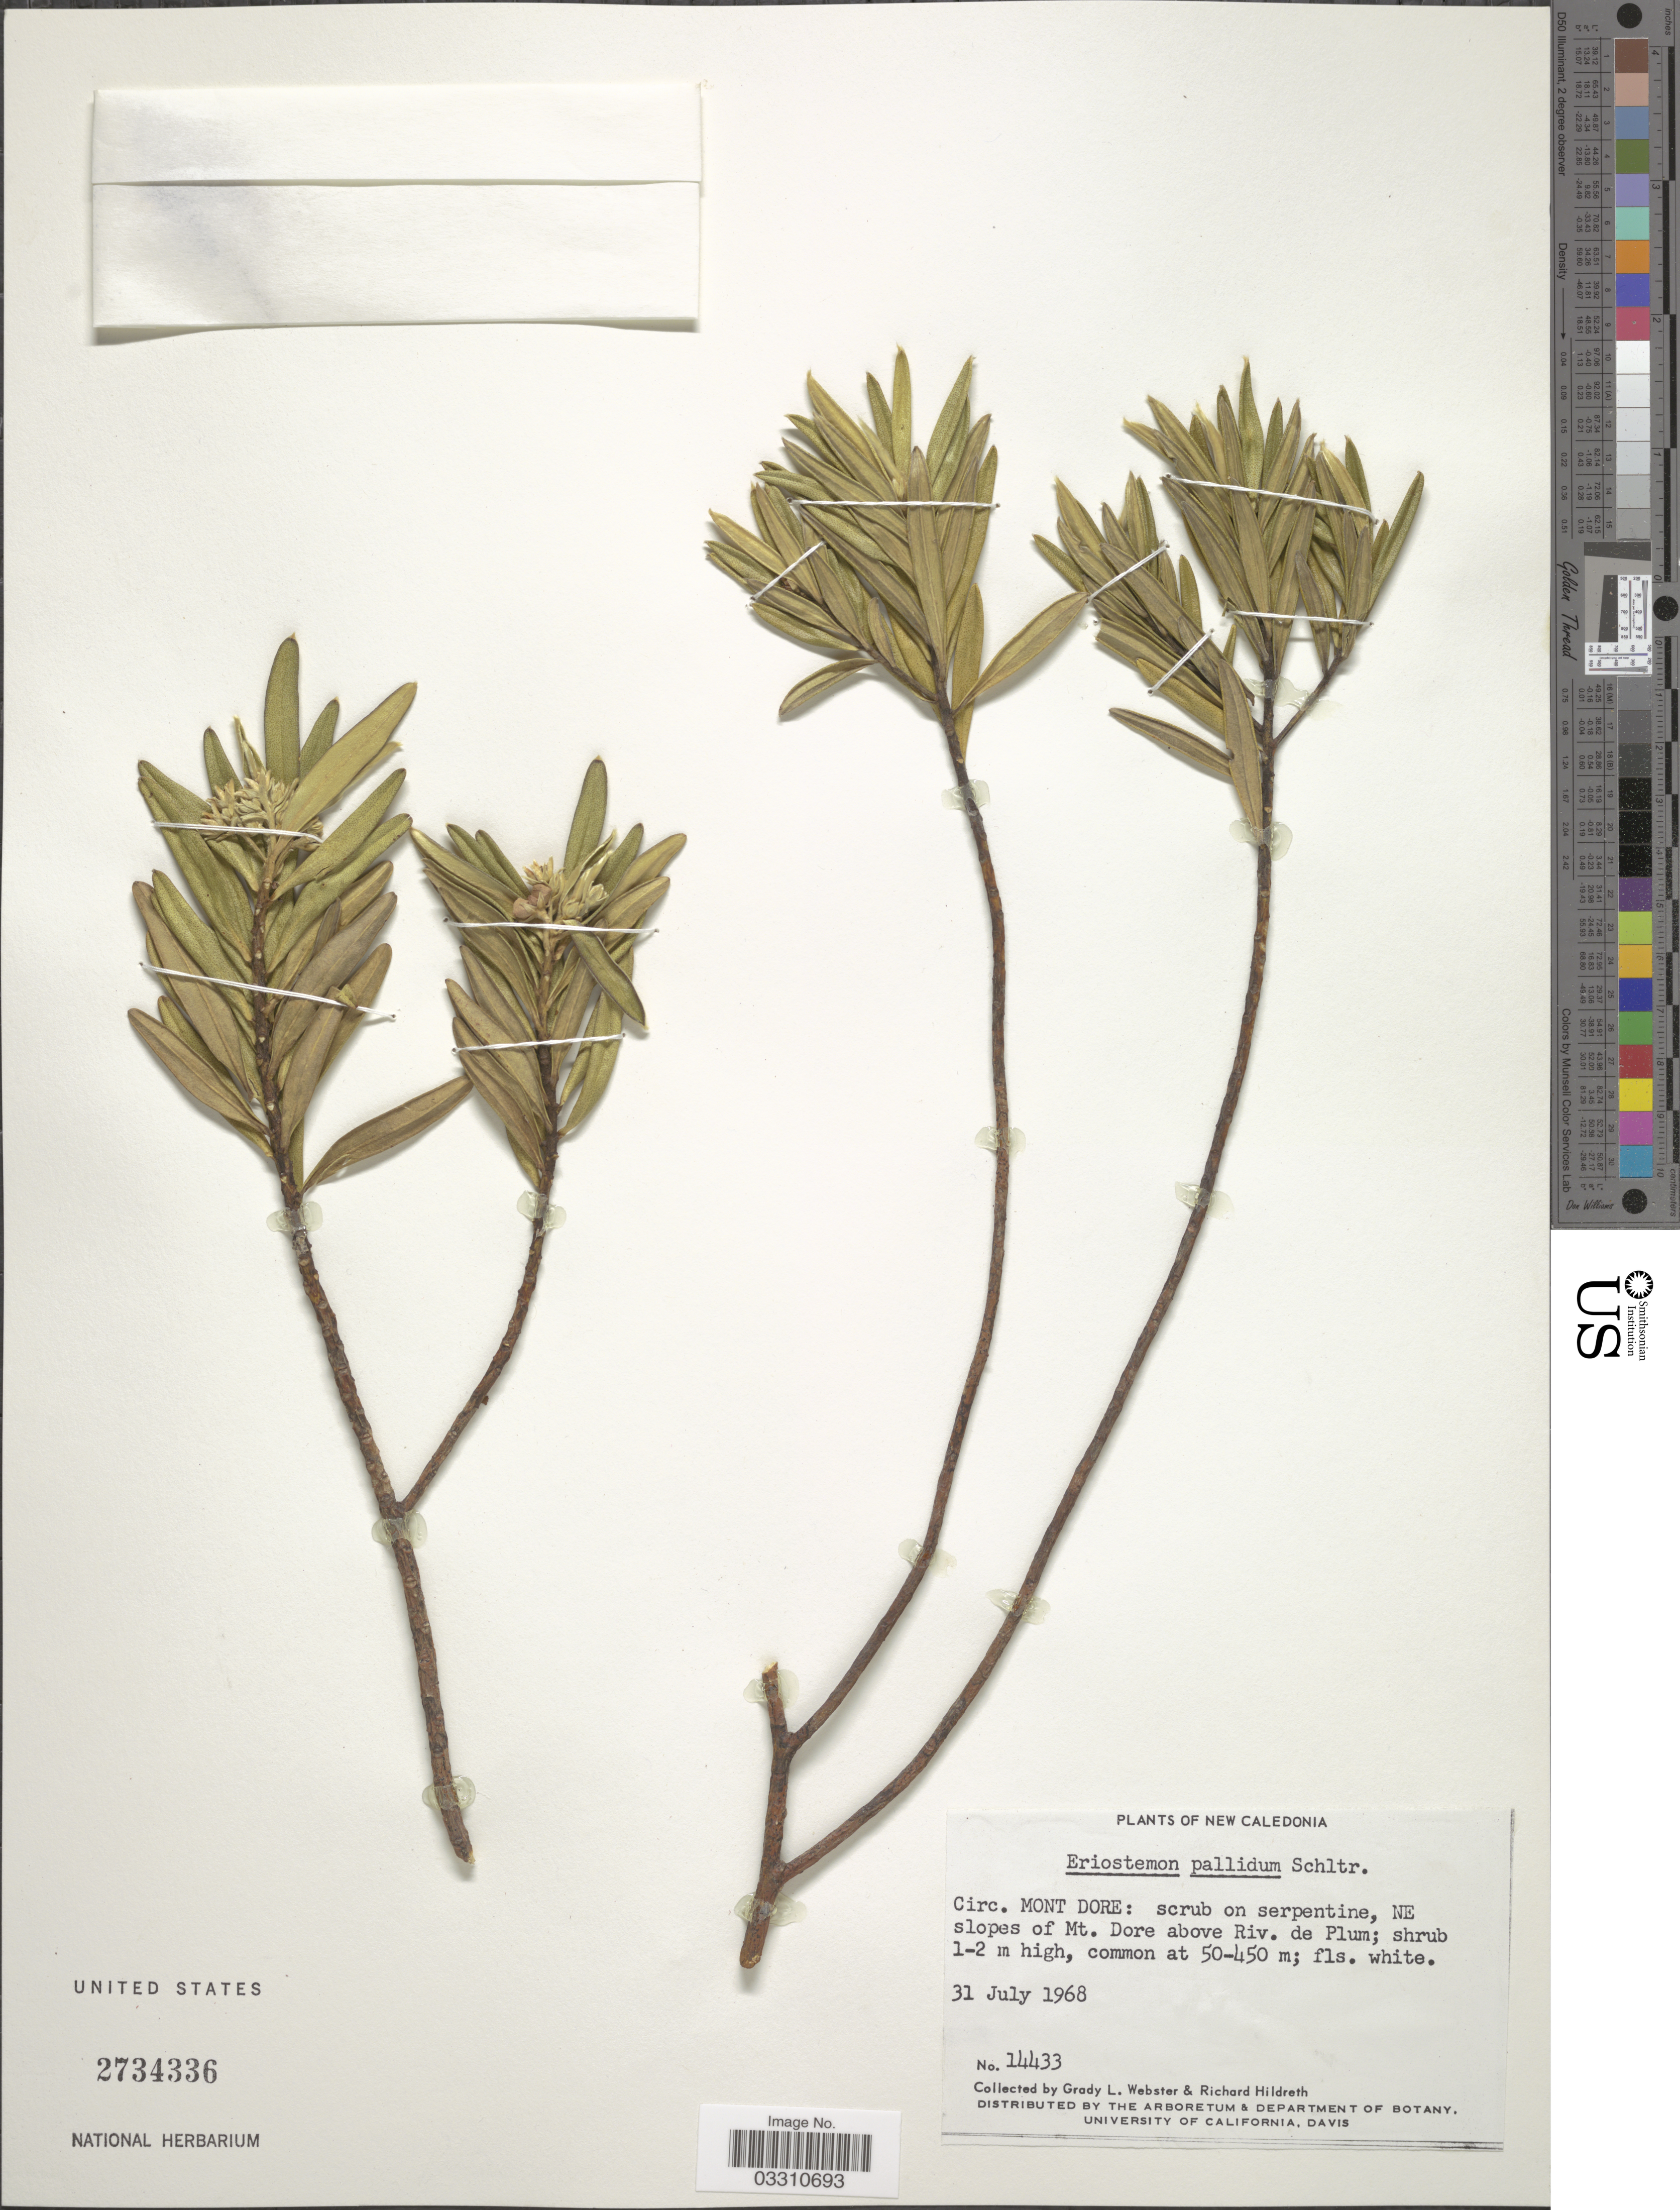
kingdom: Plantae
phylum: Tracheophyta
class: Magnoliopsida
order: Sapindales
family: Rutaceae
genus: Neoschmidia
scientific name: Neoschmidia pallida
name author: T.G. Hartley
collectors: G. L. Webster & R. Hildreth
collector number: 14433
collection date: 1968-07-31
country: New Caledonia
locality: Circ. Mont Dore: scrub on serpentine, NE slopes of Mt. Dore above Riv. de Plum.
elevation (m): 50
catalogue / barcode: US 2734336